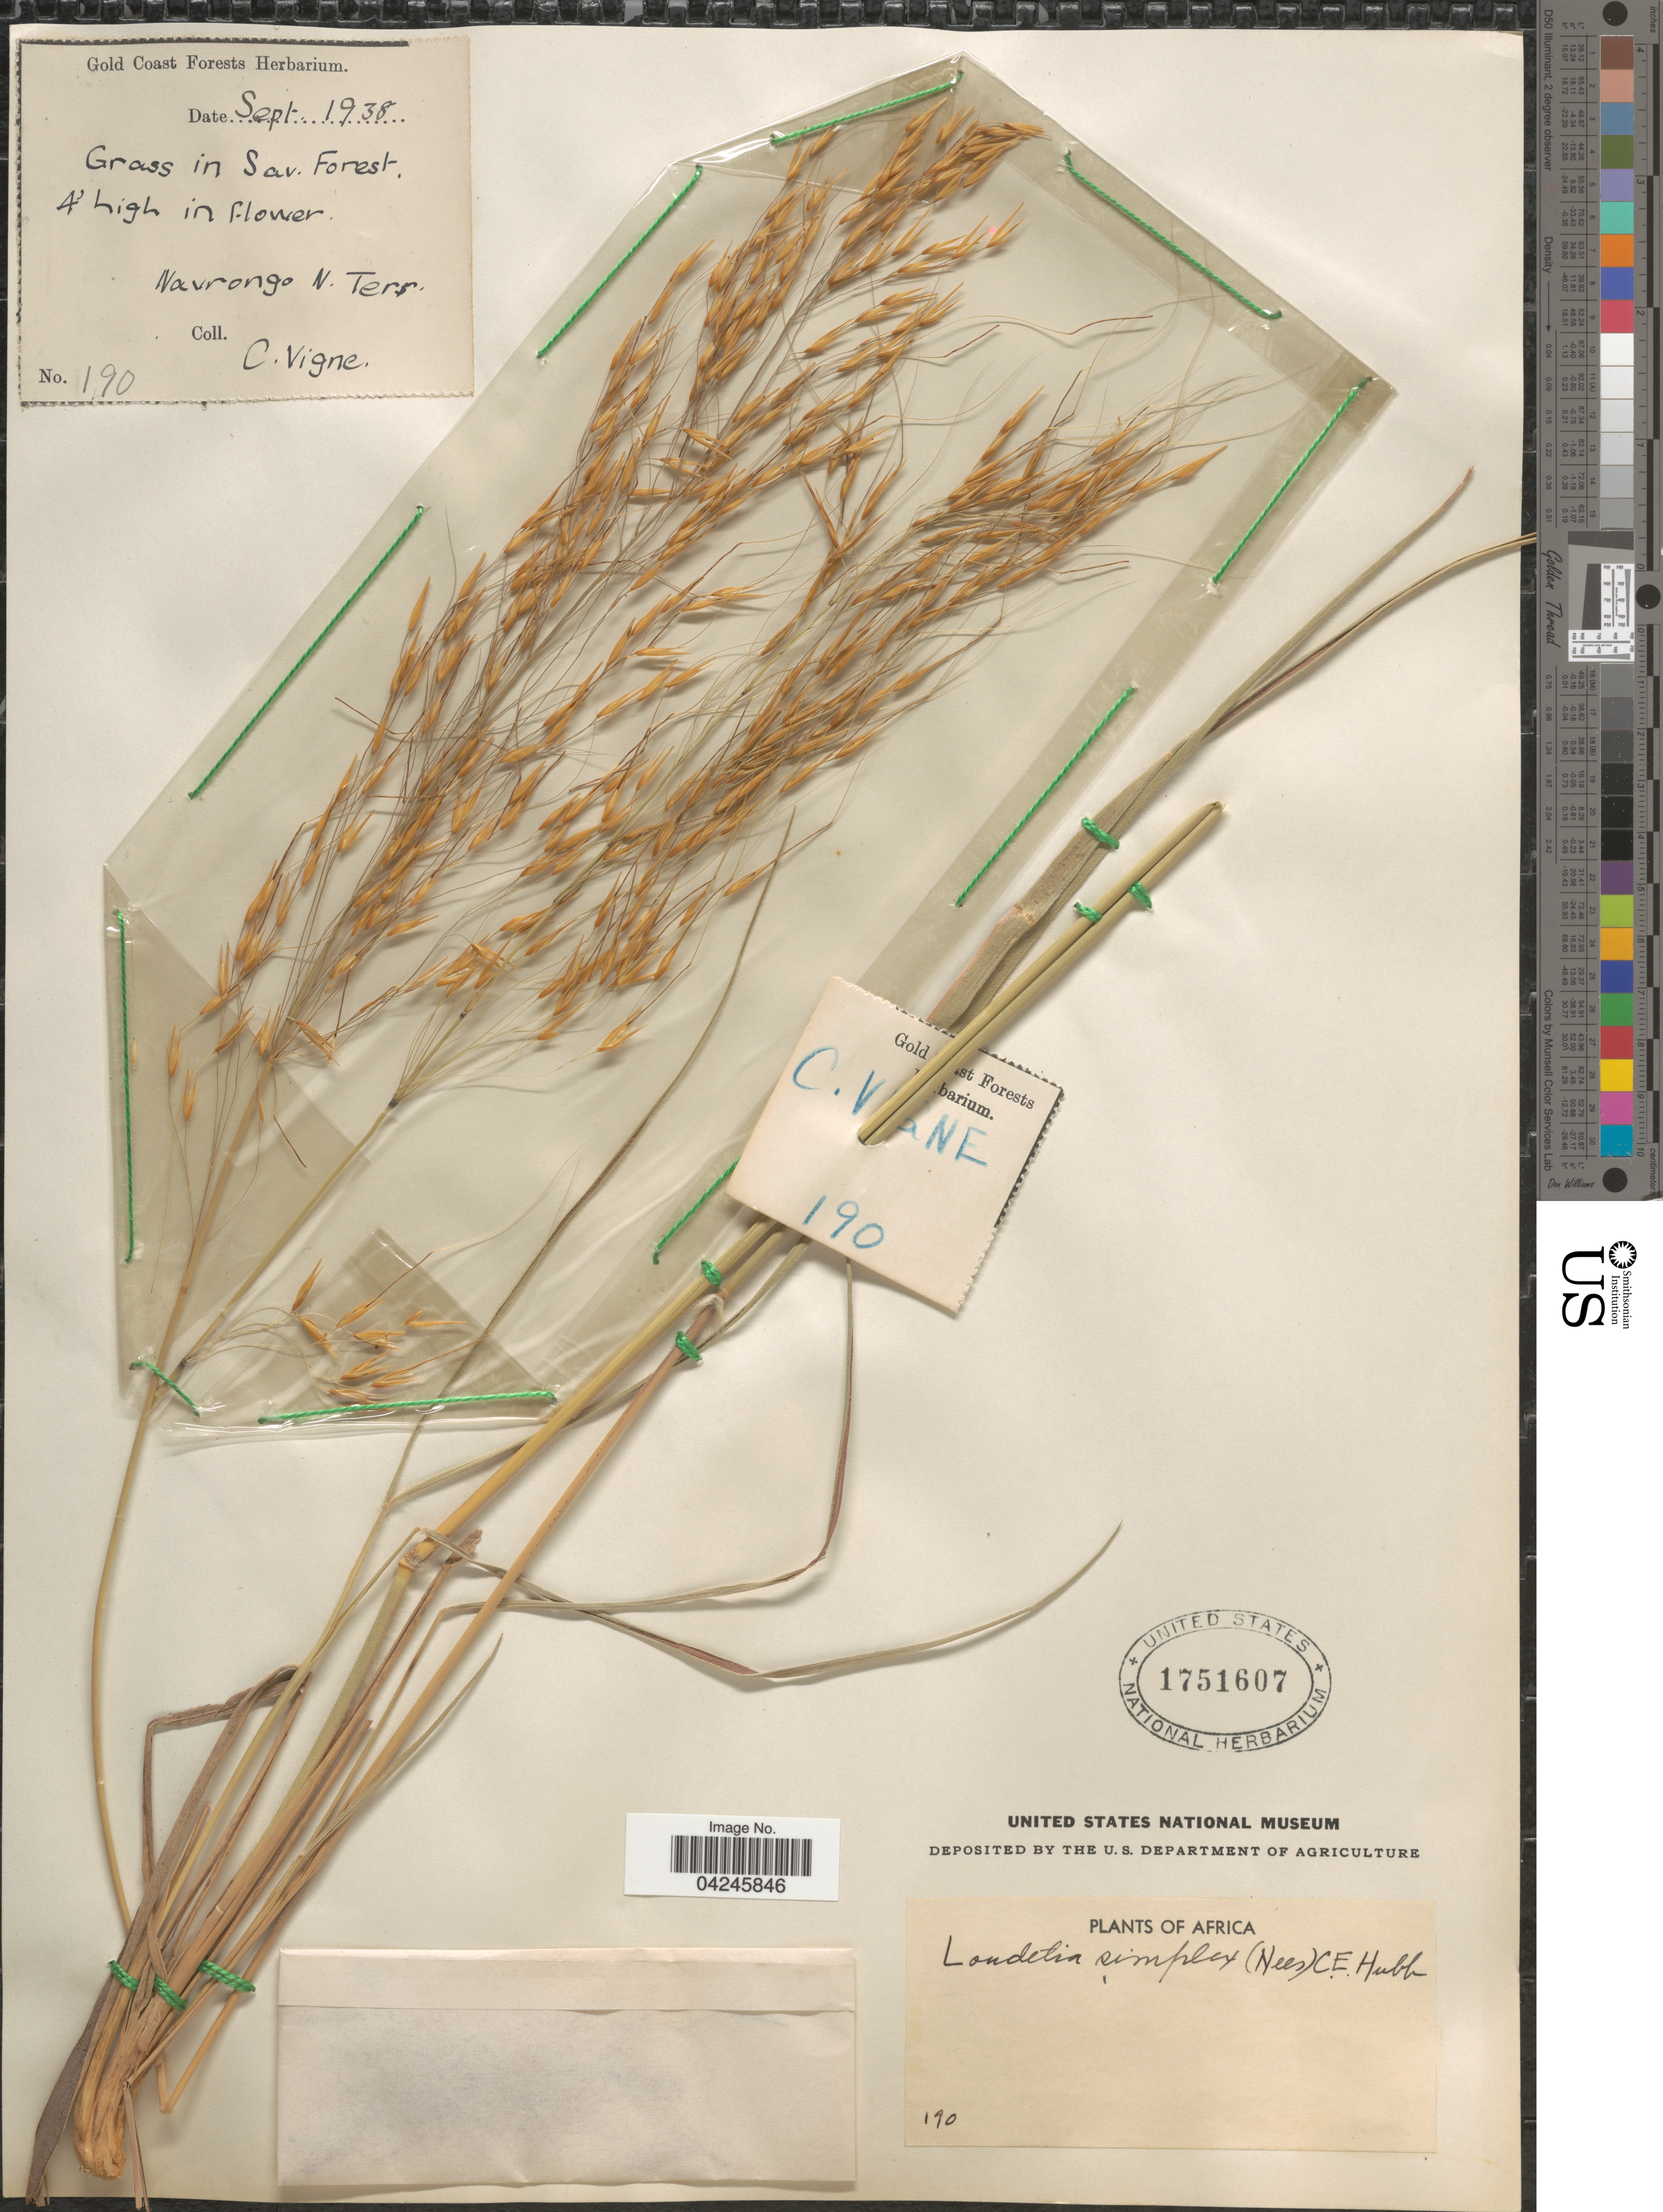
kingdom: Plantae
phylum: Tracheophyta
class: Liliopsida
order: Poales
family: Poaceae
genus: Loudetia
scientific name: Loudetia simplex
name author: (Nees) C.E. Hubb.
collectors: C. Vigne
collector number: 190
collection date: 1938-09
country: Ghana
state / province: Northern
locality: Navrongo N. Terr.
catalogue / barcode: US 1751607